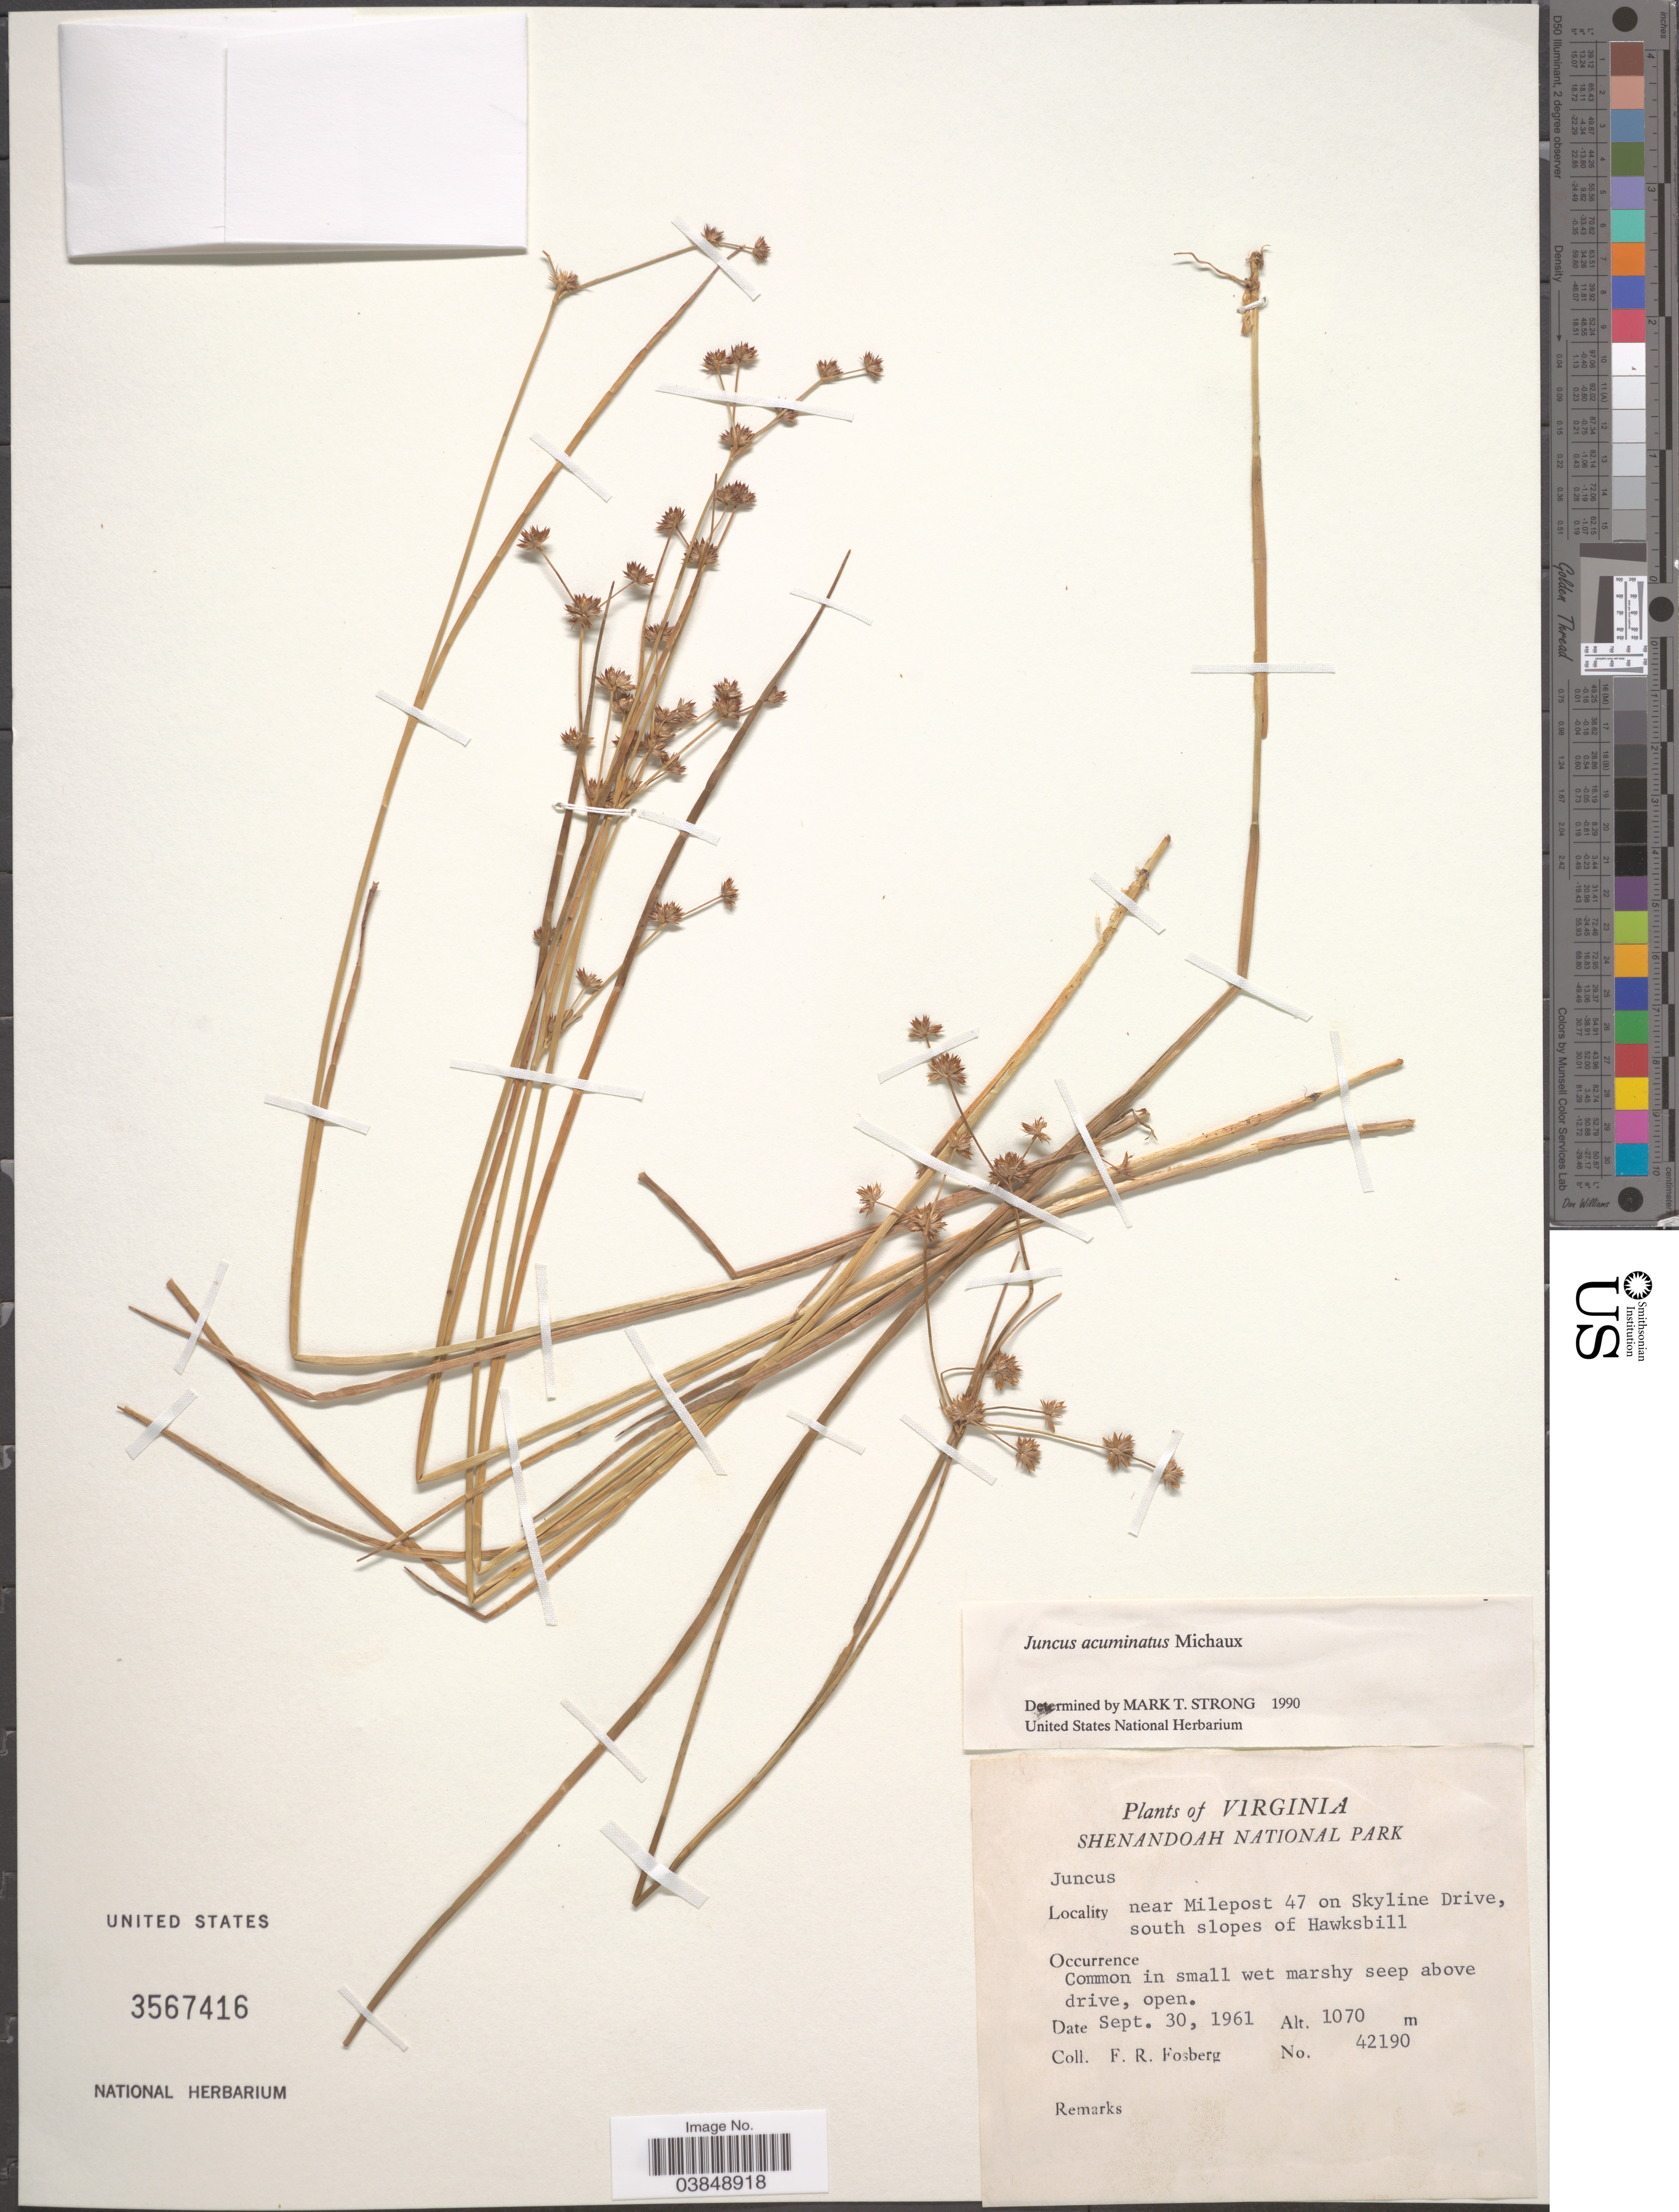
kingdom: Plantae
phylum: Tracheophyta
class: Liliopsida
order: Poales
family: Juncaceae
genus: Juncus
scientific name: Juncus acuminatus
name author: Michx.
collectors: F. R. Fosberg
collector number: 42190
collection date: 1961-09-30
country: United States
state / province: Virginia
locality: Shenandoah National Park. Near Milepost 47 on Skyline Drive, south slopes of Hawksbill.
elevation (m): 1070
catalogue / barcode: US 3567416